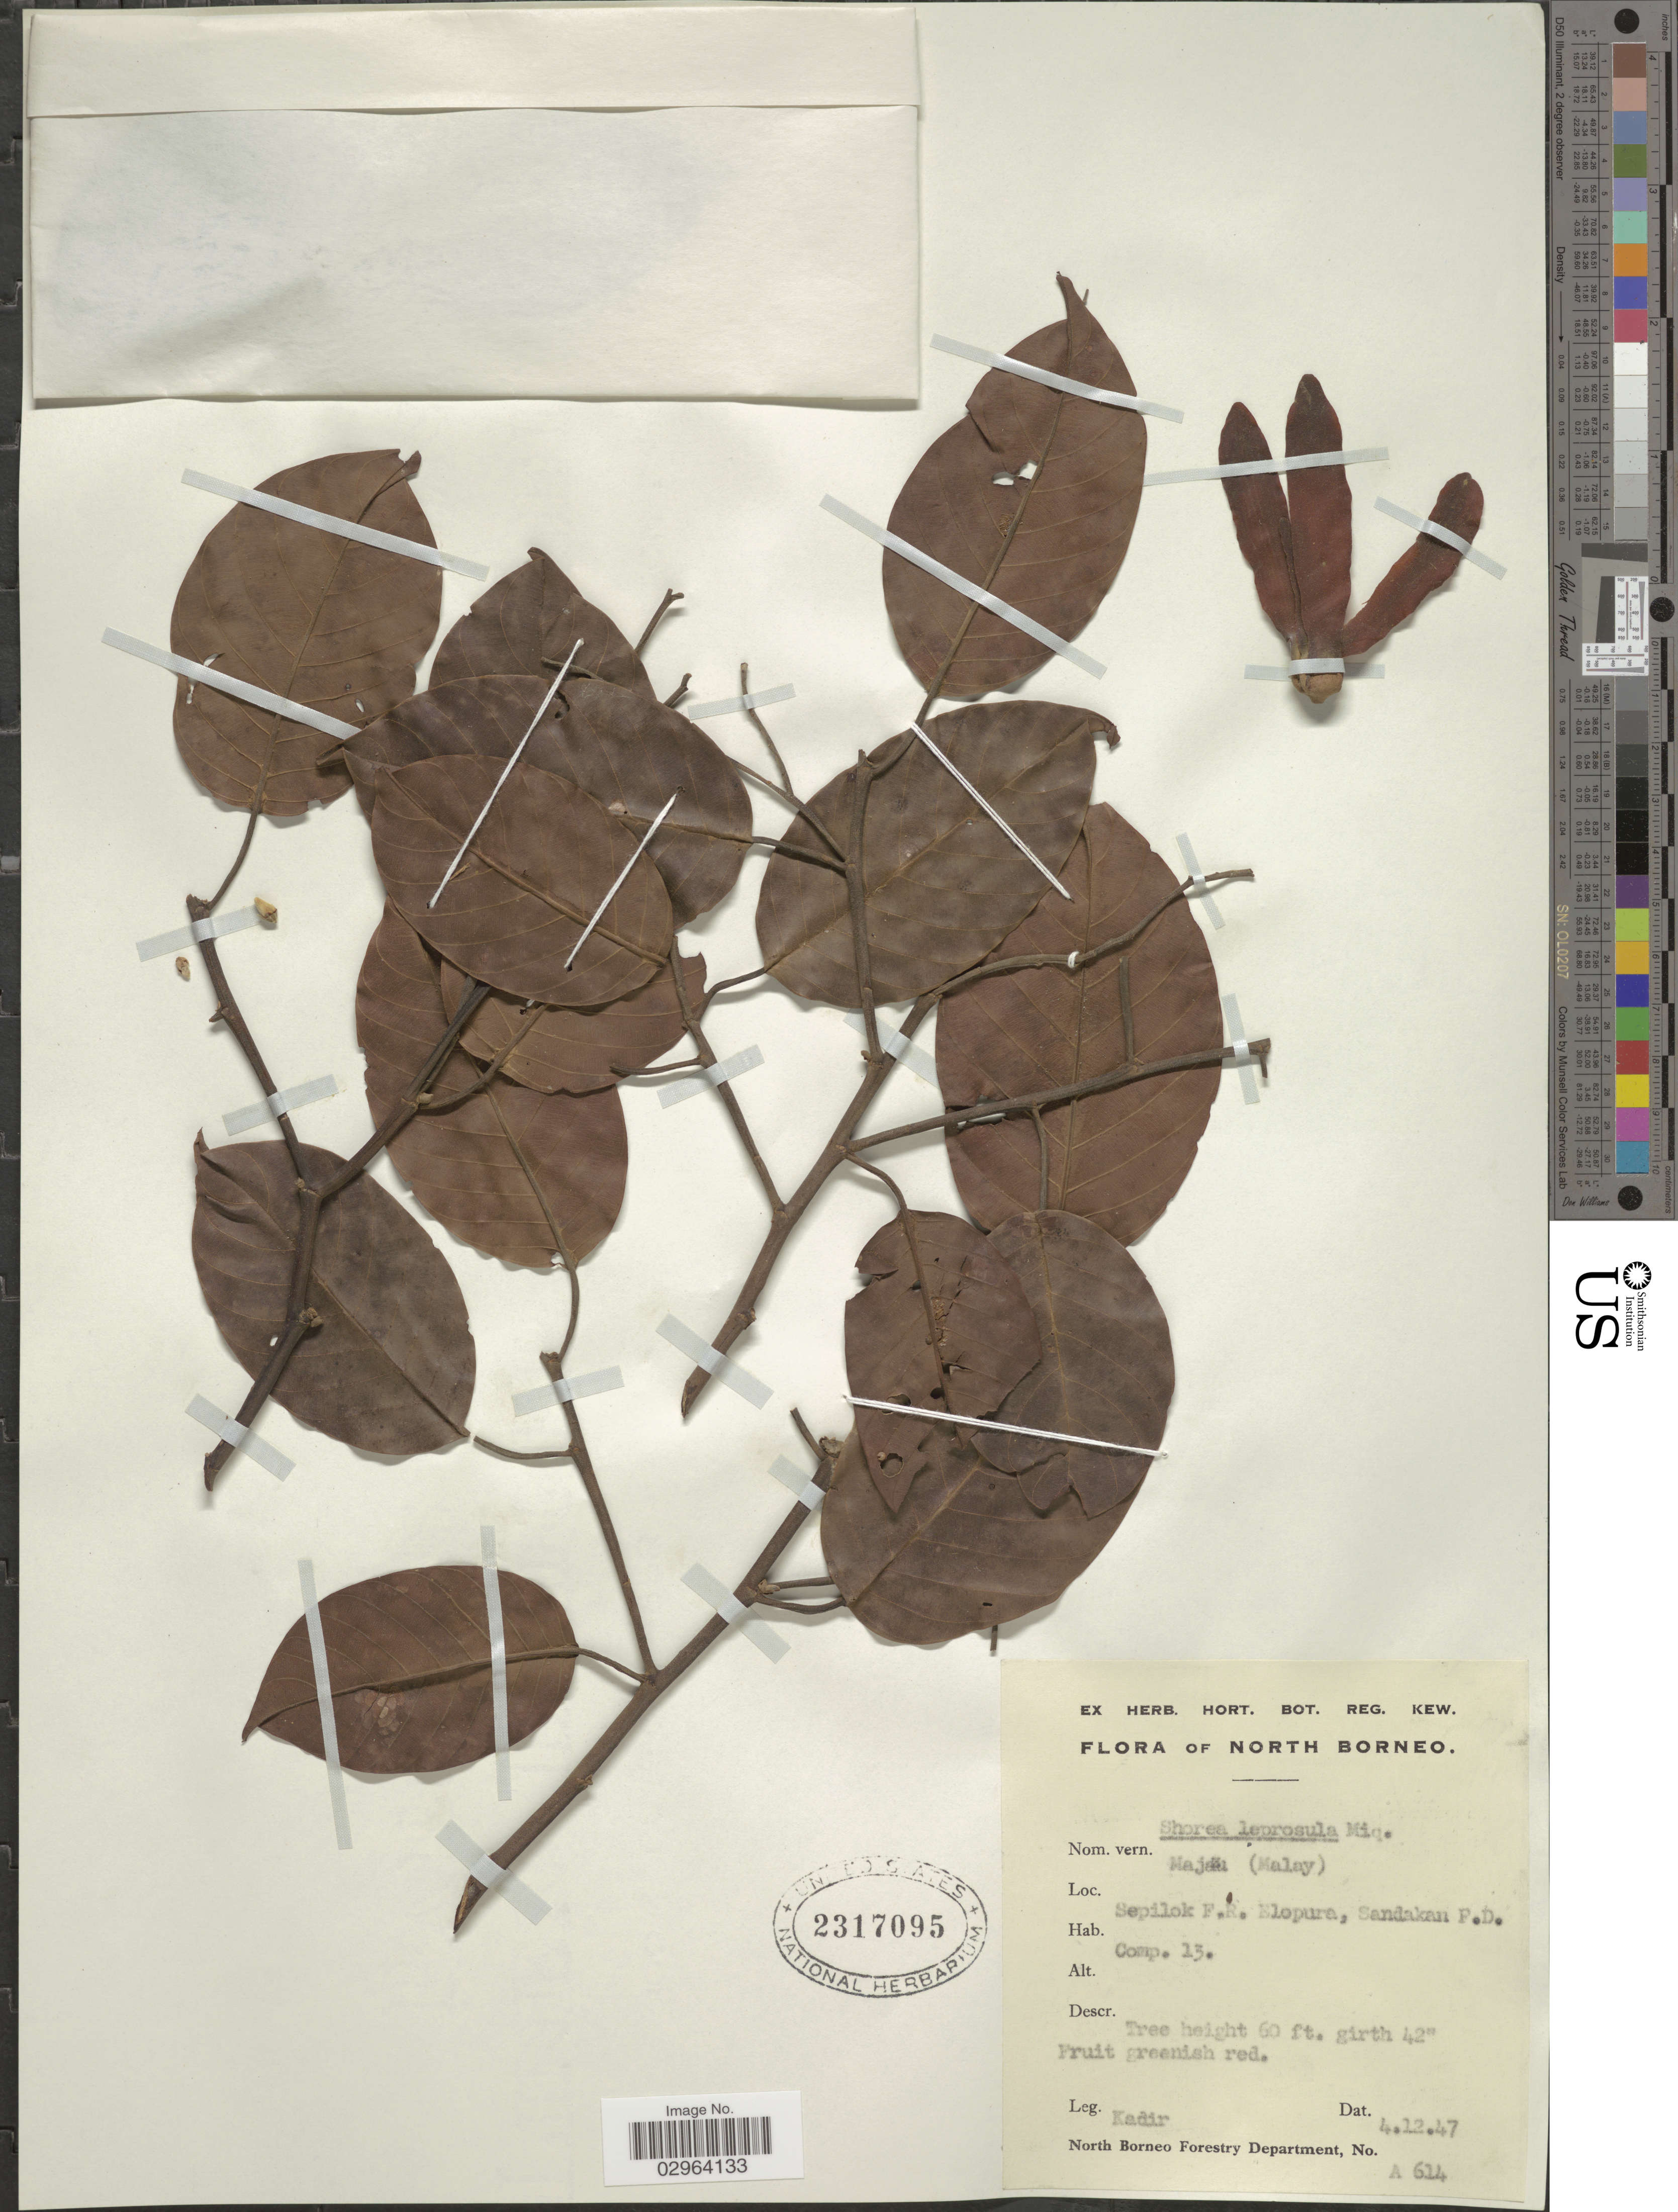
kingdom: Plantae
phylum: Tracheophyta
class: Magnoliopsida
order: Malvales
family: Dipterocarpaceae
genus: Rubroshorea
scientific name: Rubroshorea leprosula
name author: (Miq.) P.S. Ashton & J. Heck.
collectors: -. Kadir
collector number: A 614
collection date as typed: Transcribed d/m/y: 4/12/47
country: Malaysia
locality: North Borneo. Sepilok F.R. Elopura, Sandakan F.D. Comp. 13.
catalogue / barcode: US 2317095